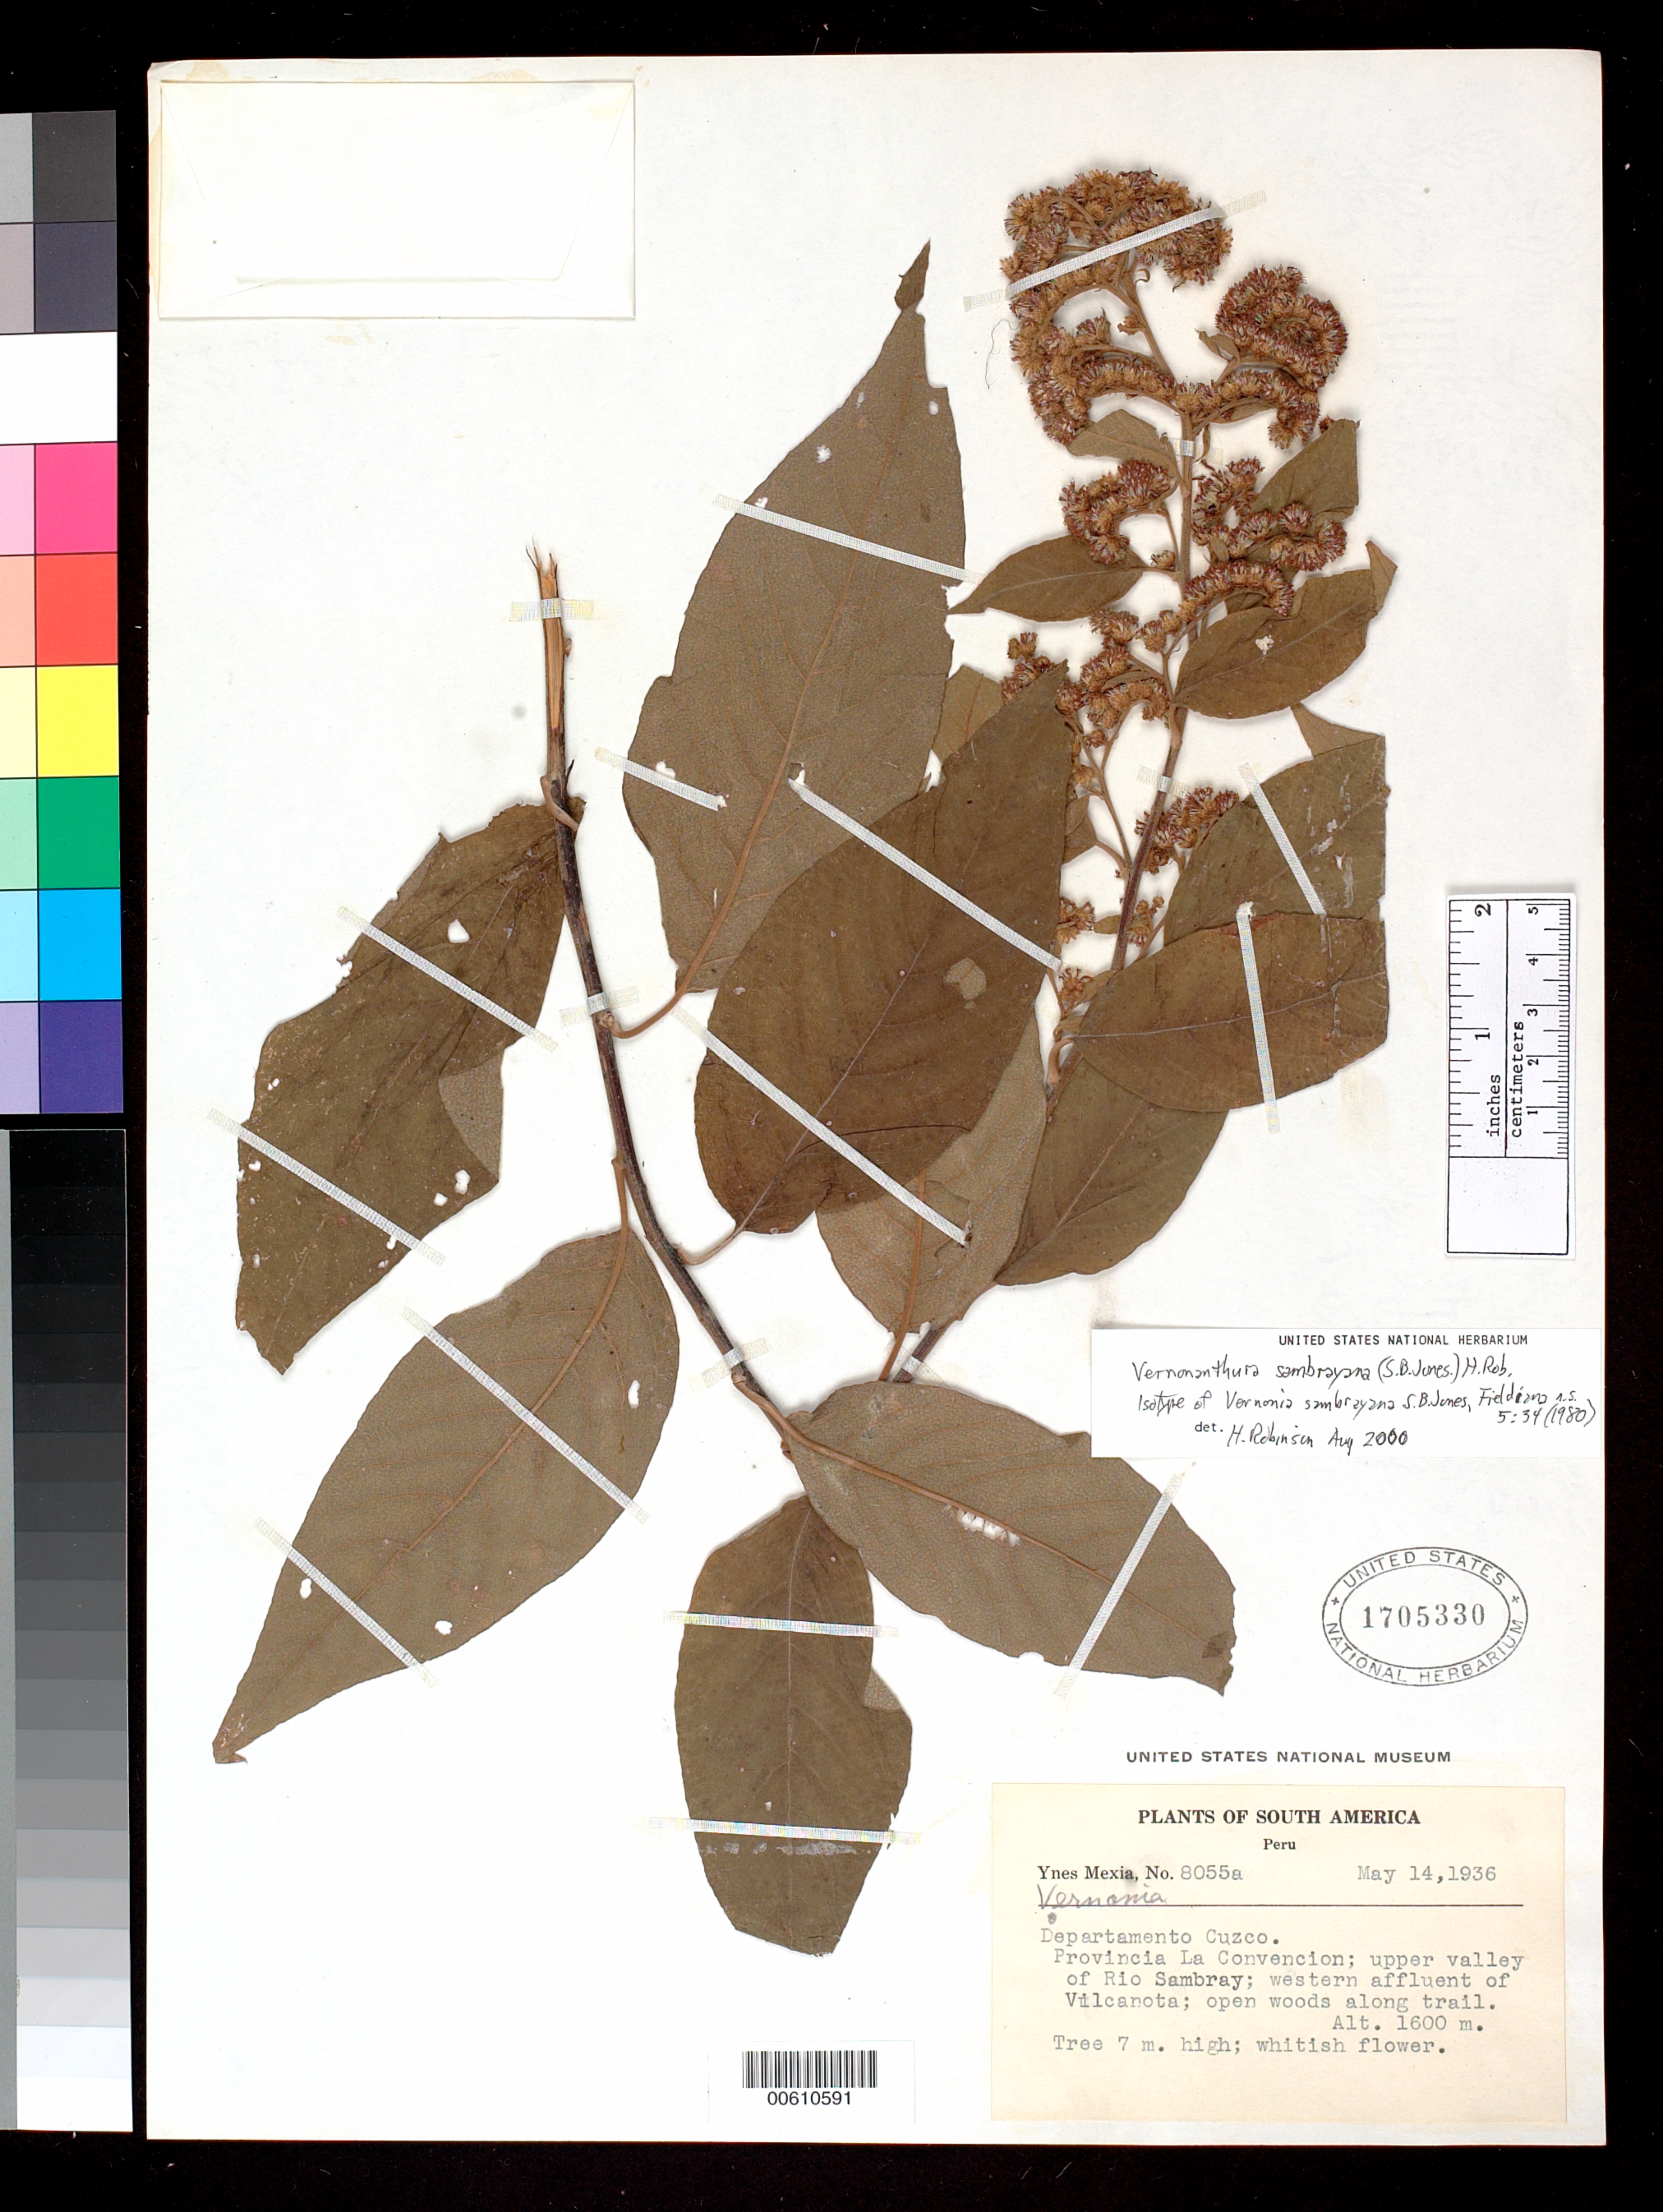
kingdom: Plantae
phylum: Tracheophyta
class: Magnoliopsida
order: Asterales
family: Asteraceae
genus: Vernonia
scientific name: Vernonia sambrayana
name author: S.B. Jones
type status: Isotype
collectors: Y. Mexia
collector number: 8055a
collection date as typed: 14 May 1936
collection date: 1936-05-14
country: Peru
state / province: Cusco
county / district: La Convención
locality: upper valley of Río Sambray; western affluent of Vilcanota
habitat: Open woods along trail.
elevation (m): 1600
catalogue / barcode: US 1705330